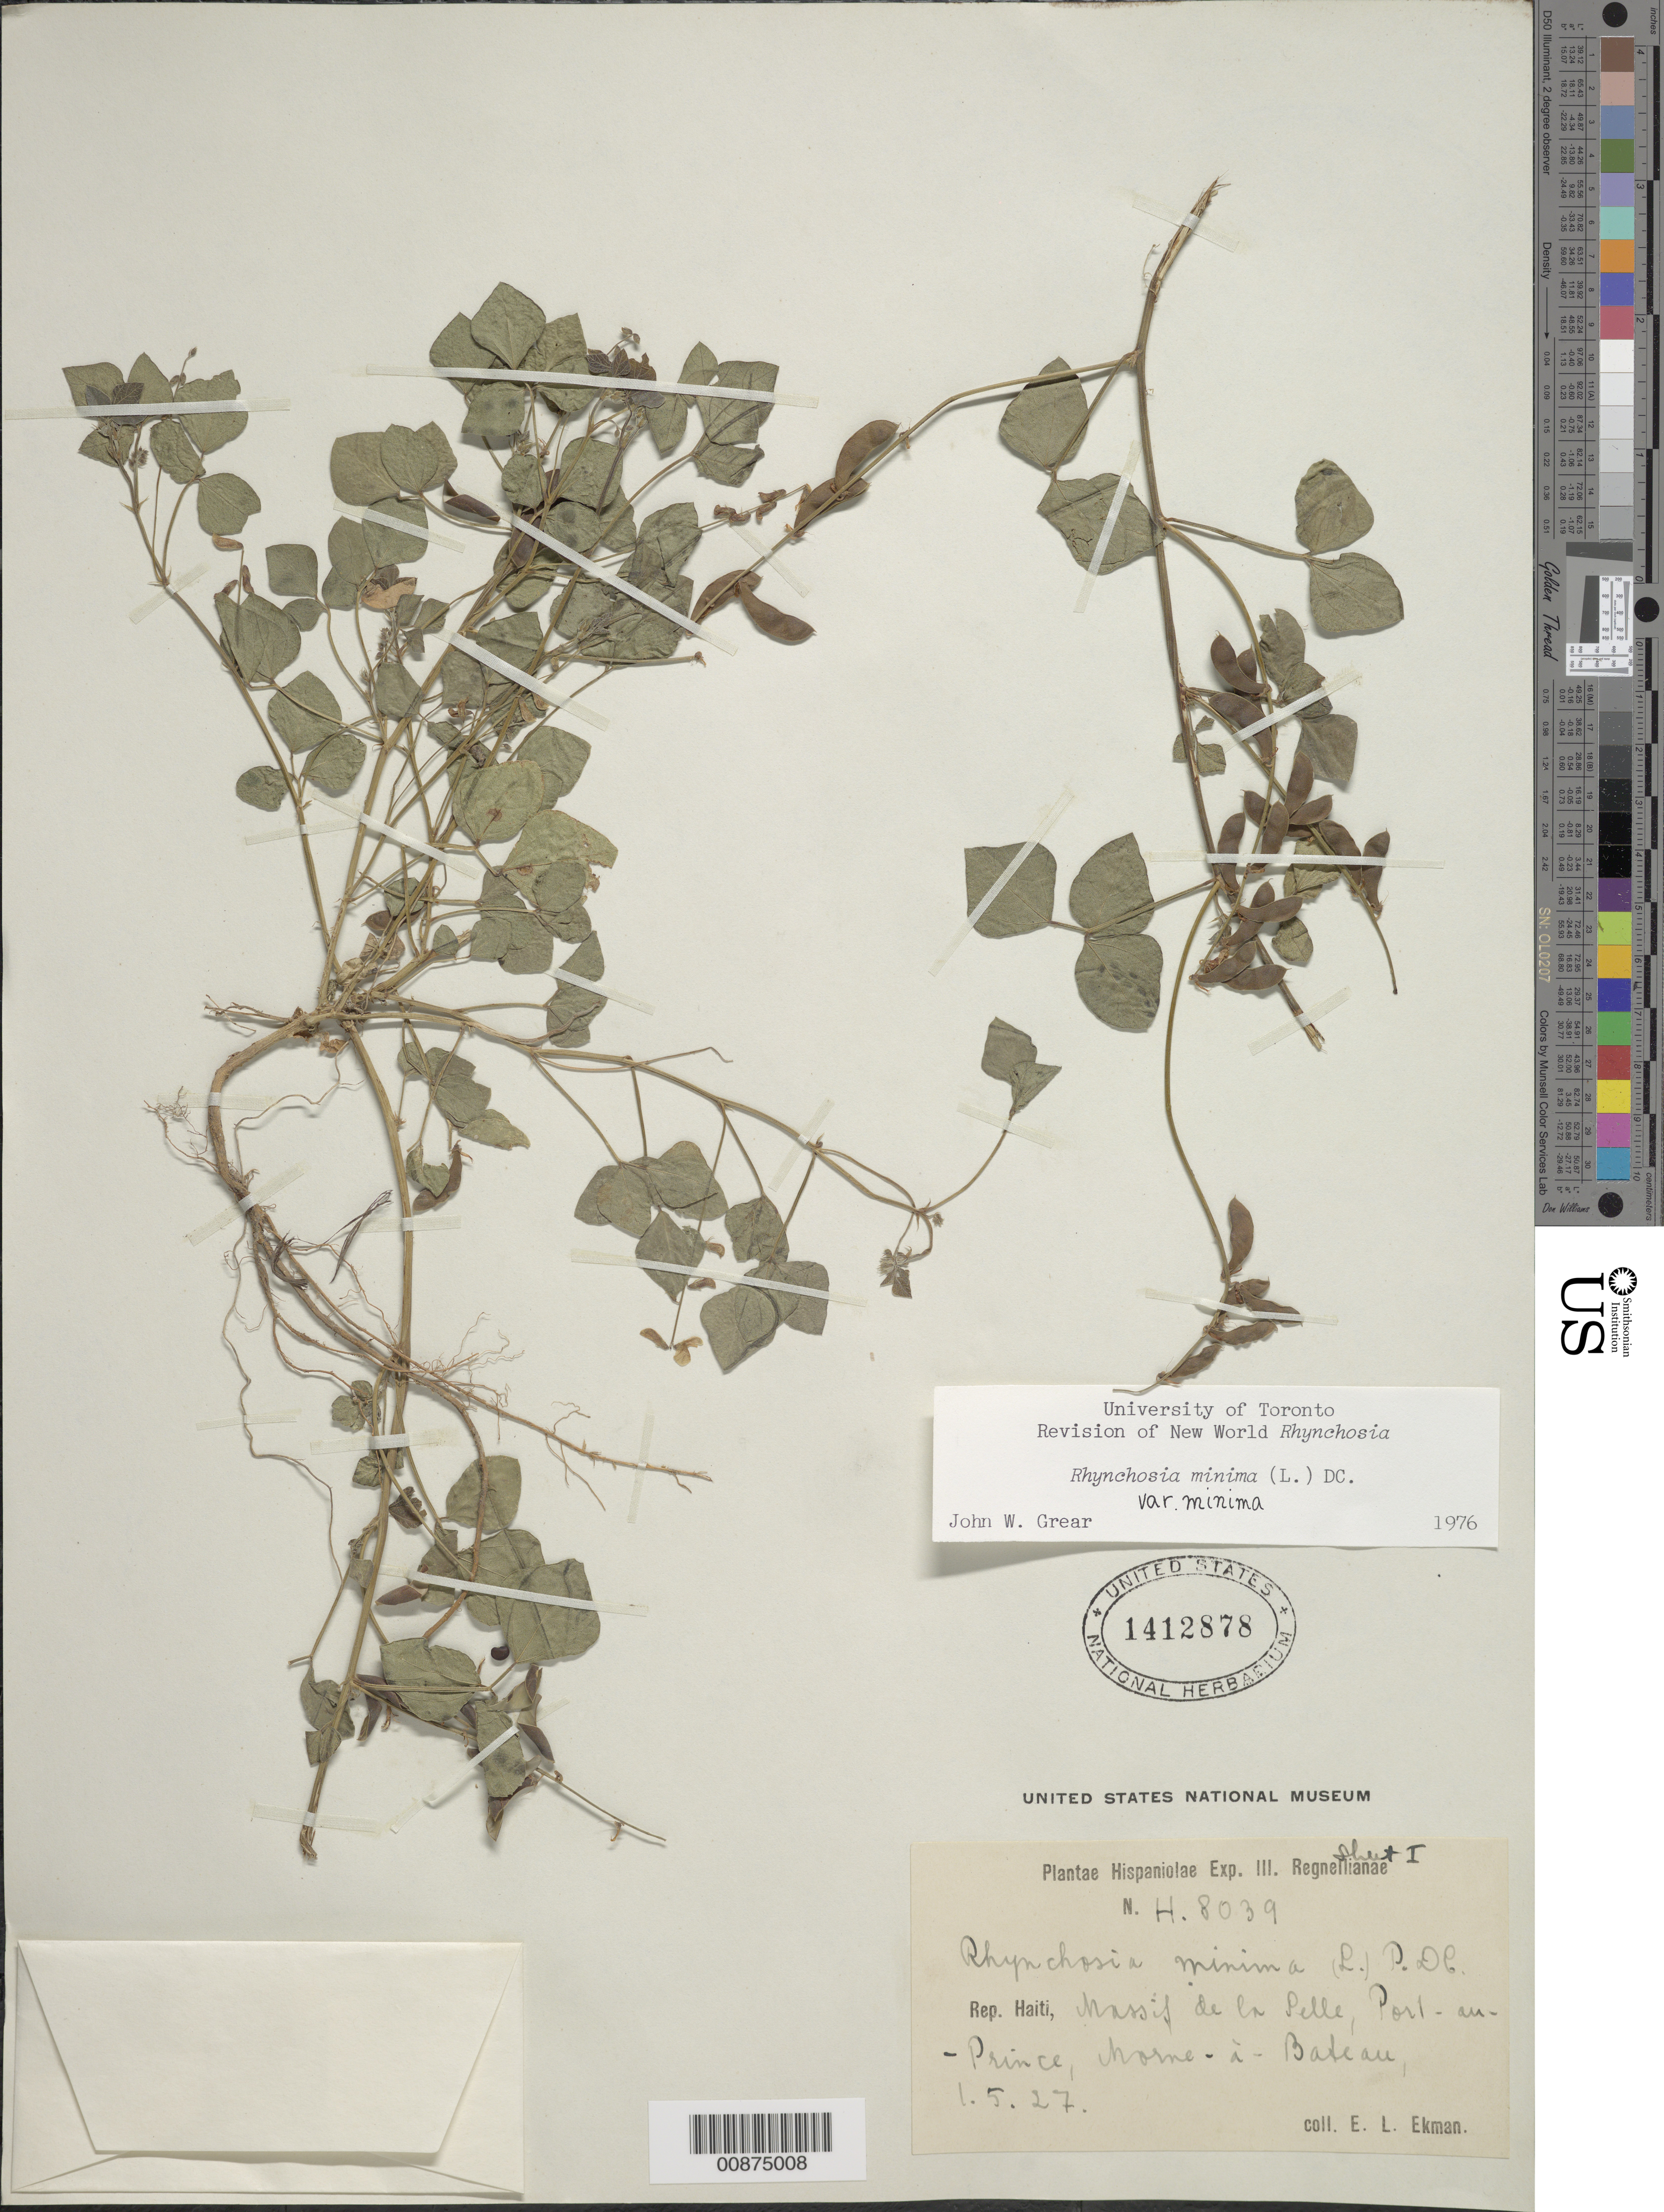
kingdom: Plantae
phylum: Tracheophyta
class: Magnoliopsida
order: Fabales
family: Fabaceae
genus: Rhynchosia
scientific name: Rhynchosia minima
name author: (L.) DC.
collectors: E. L. Ekman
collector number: H 8039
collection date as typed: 01 May 1927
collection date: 1927-05-01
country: Haiti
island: Hispaniola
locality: Massif de la Selle, Port-au-Prince, Morne à Bateau.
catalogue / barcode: US 1412878